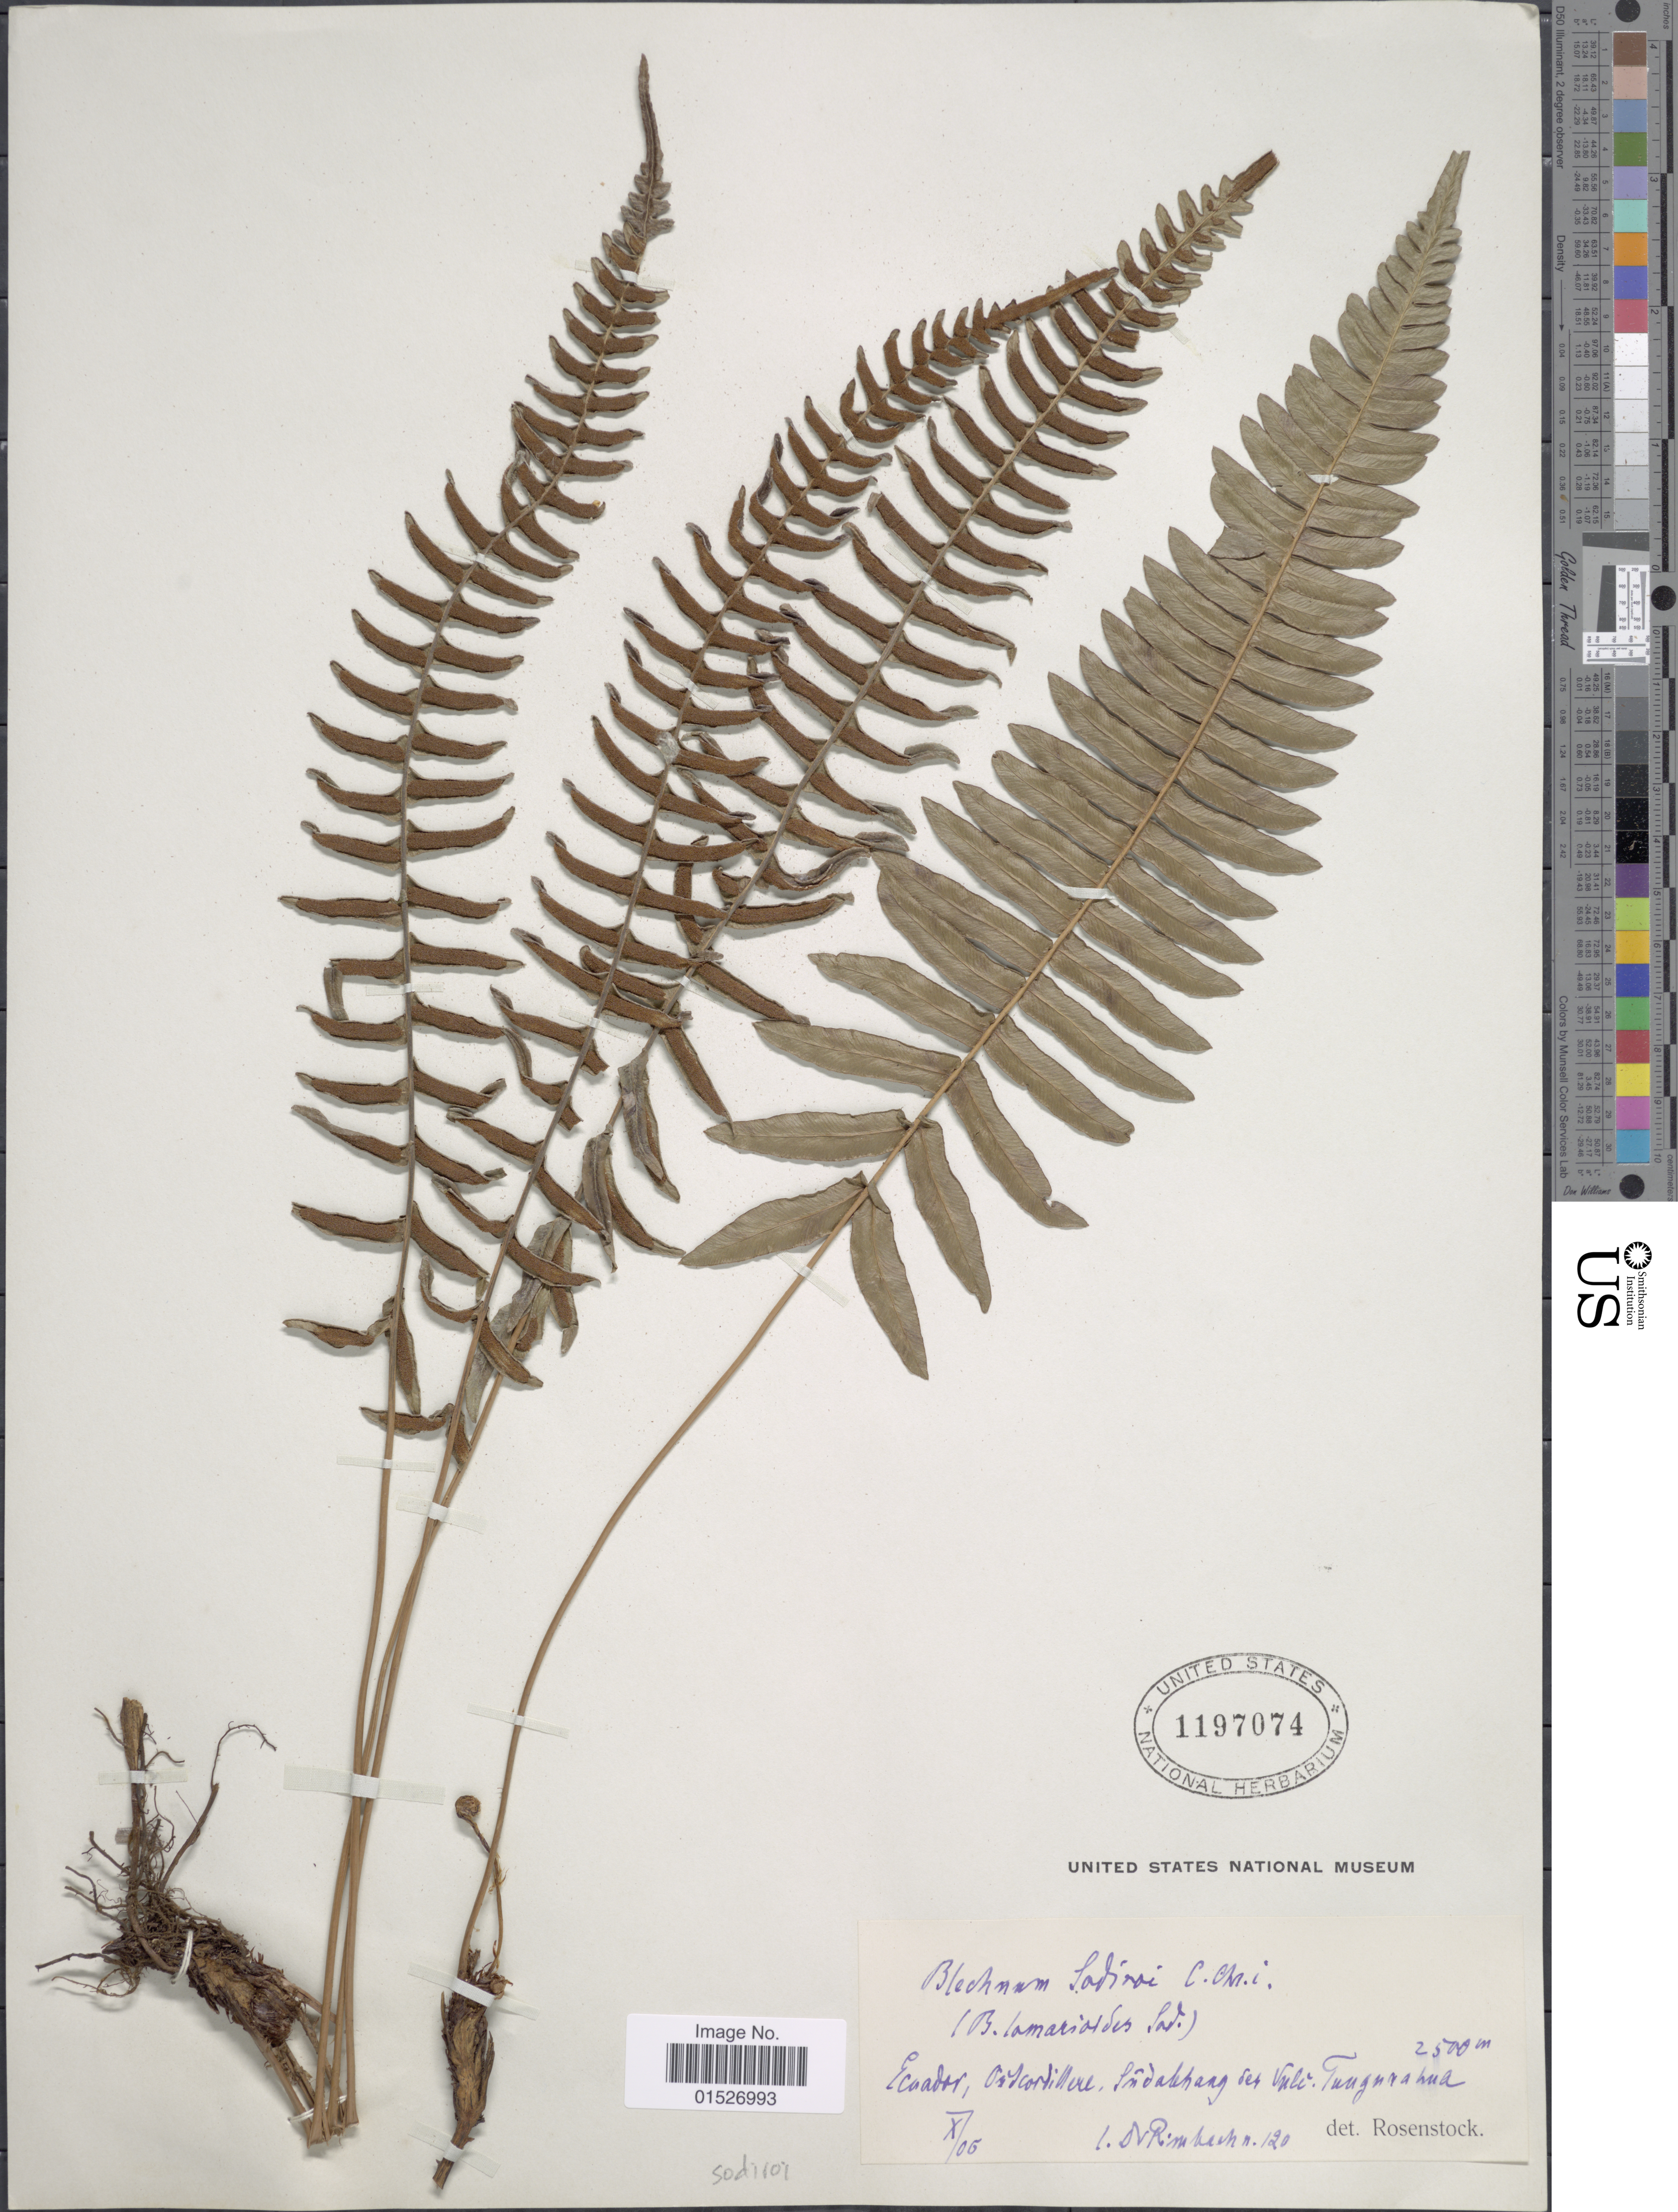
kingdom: Plantae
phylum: Tracheophyta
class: Polypodiopsida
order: Polypodiales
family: Blechnaceae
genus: Blechnum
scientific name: Blechnum sodiroi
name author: C. Chr.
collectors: Rimbach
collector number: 120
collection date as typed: Transcribed d/m/y: /10/6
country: Ecuador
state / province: Tungurahua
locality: Ecuador, Cordillere, Sudabhang der Vulc. Tungurahua.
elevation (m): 2500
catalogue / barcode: US 1197074